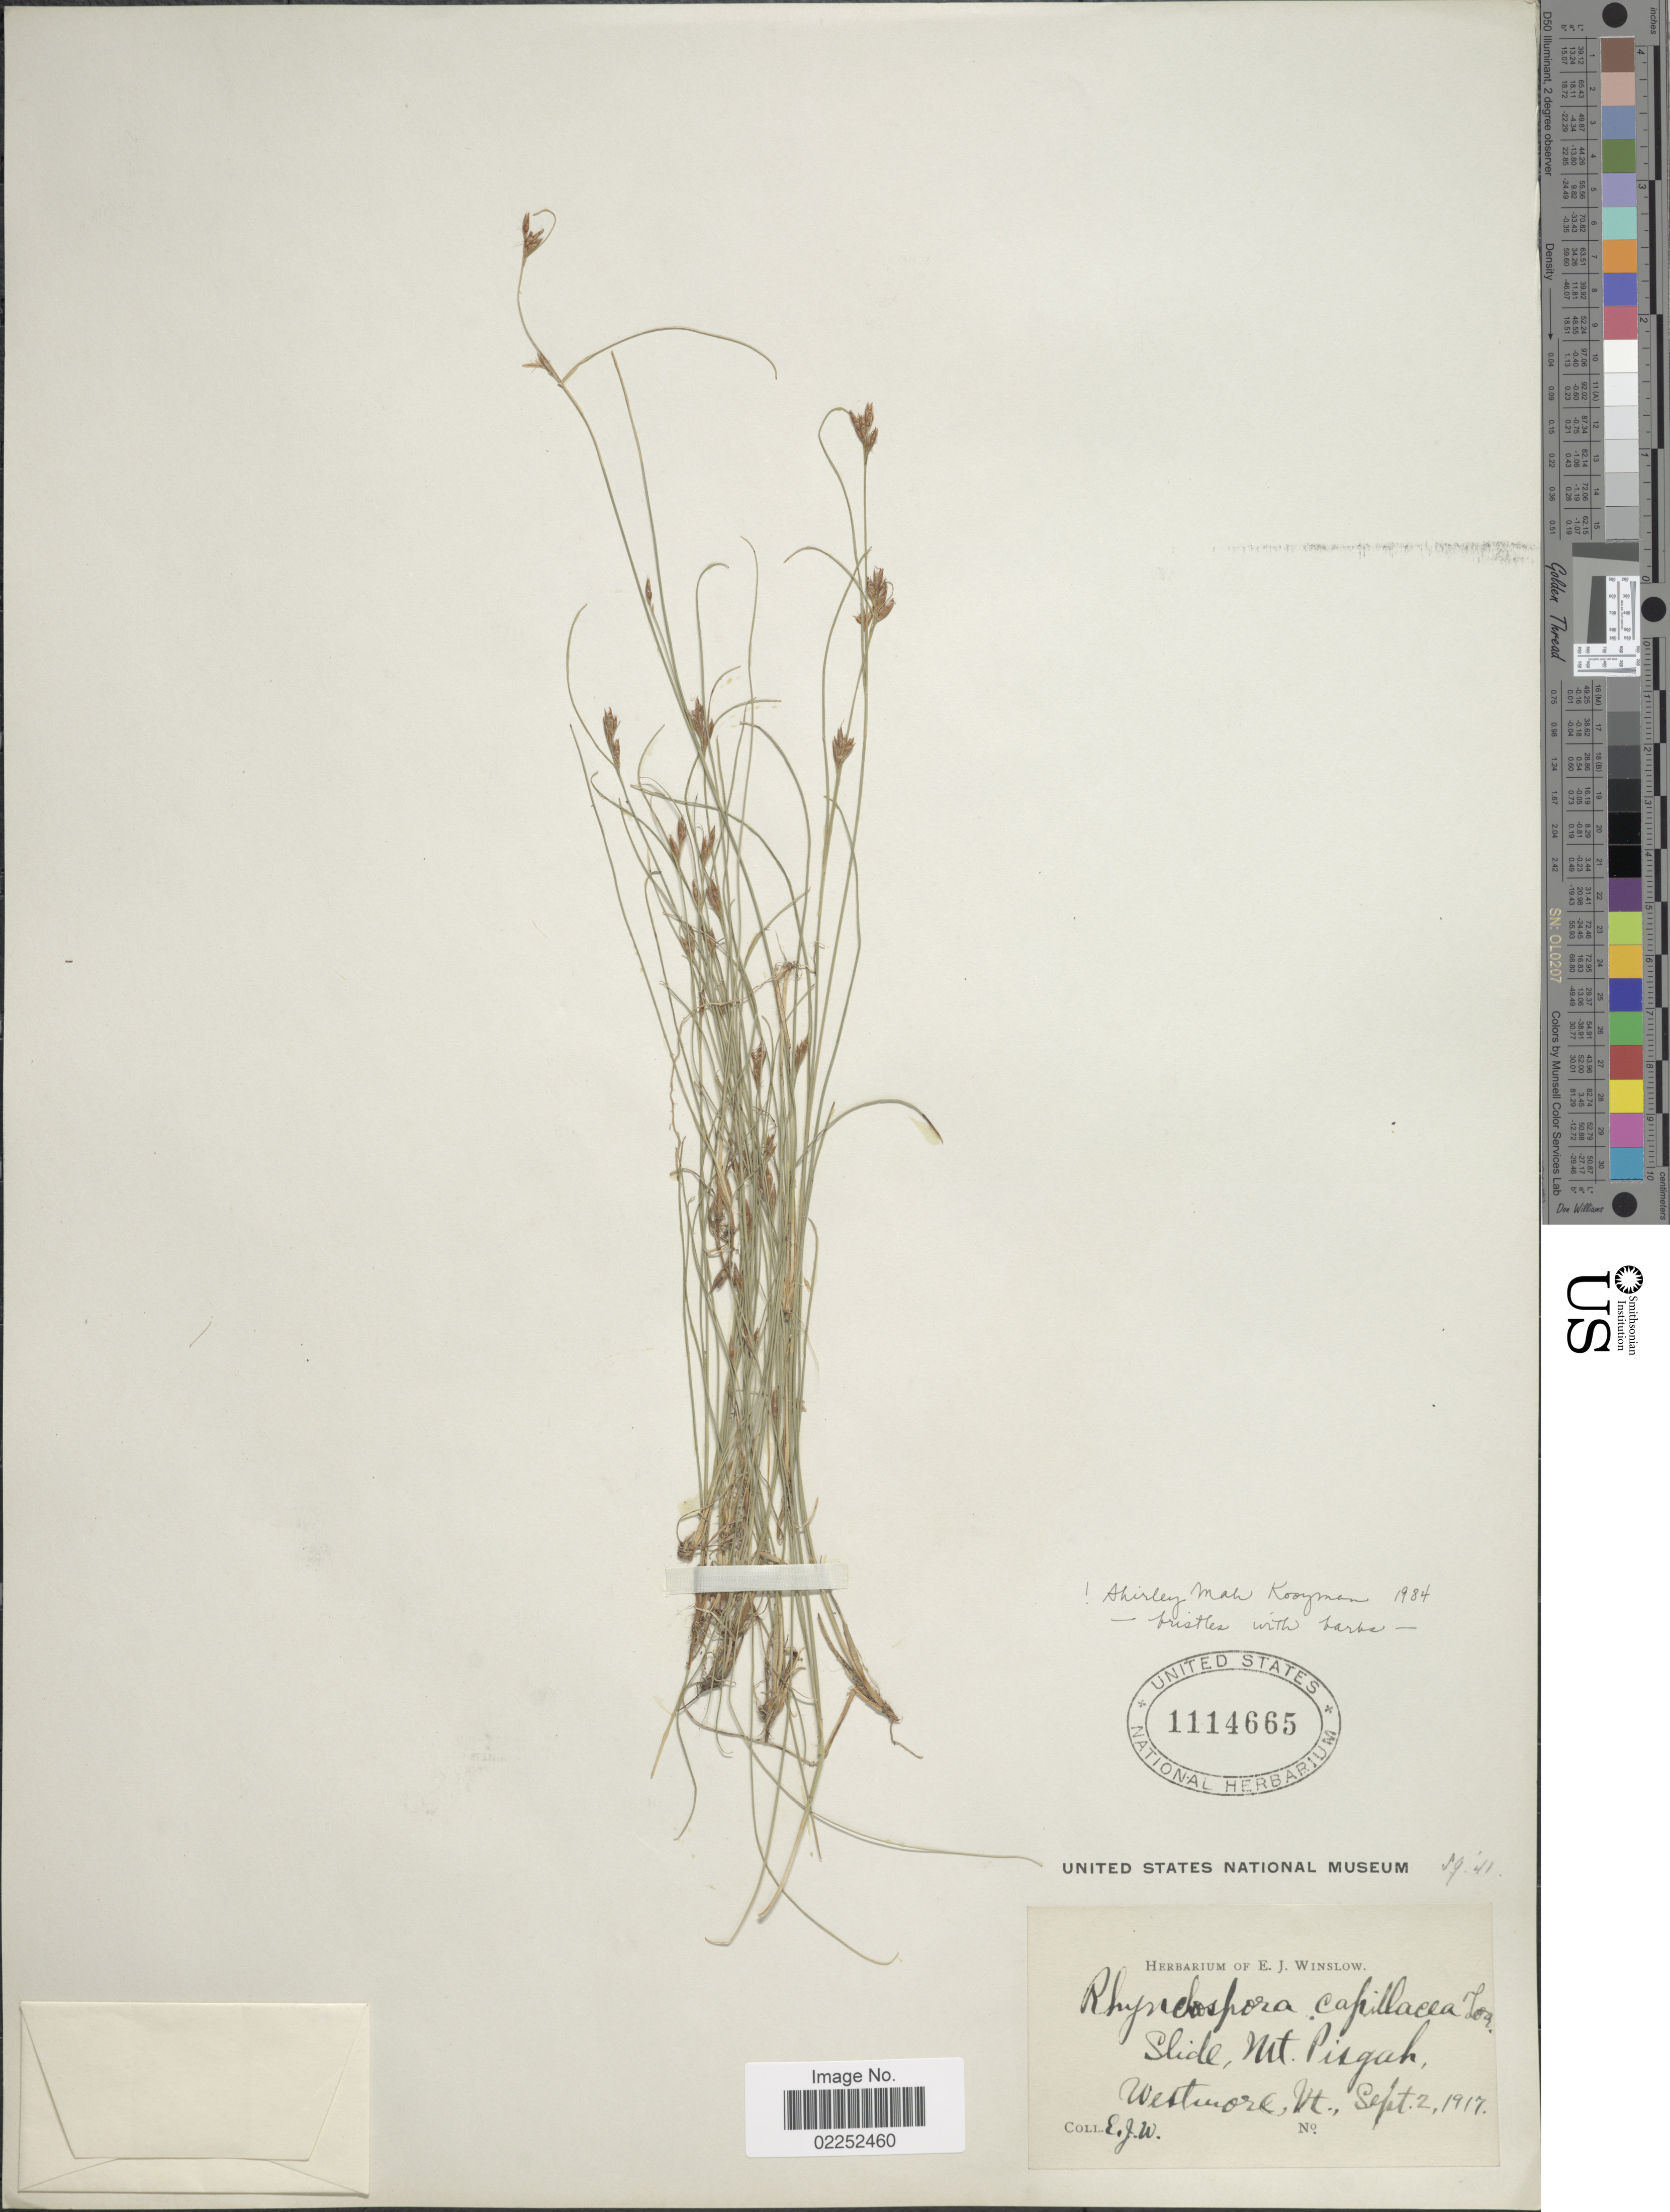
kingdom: Plantae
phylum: Tracheophyta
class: Liliopsida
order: Poales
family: Cyperaceae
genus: Rhynchospora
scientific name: Rhynchospora capillacea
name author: Torr.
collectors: E. Winslow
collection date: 1917-09-02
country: United States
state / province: Vermont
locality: Slide, Mt Pisgah, Westmore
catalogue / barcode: US 1114665